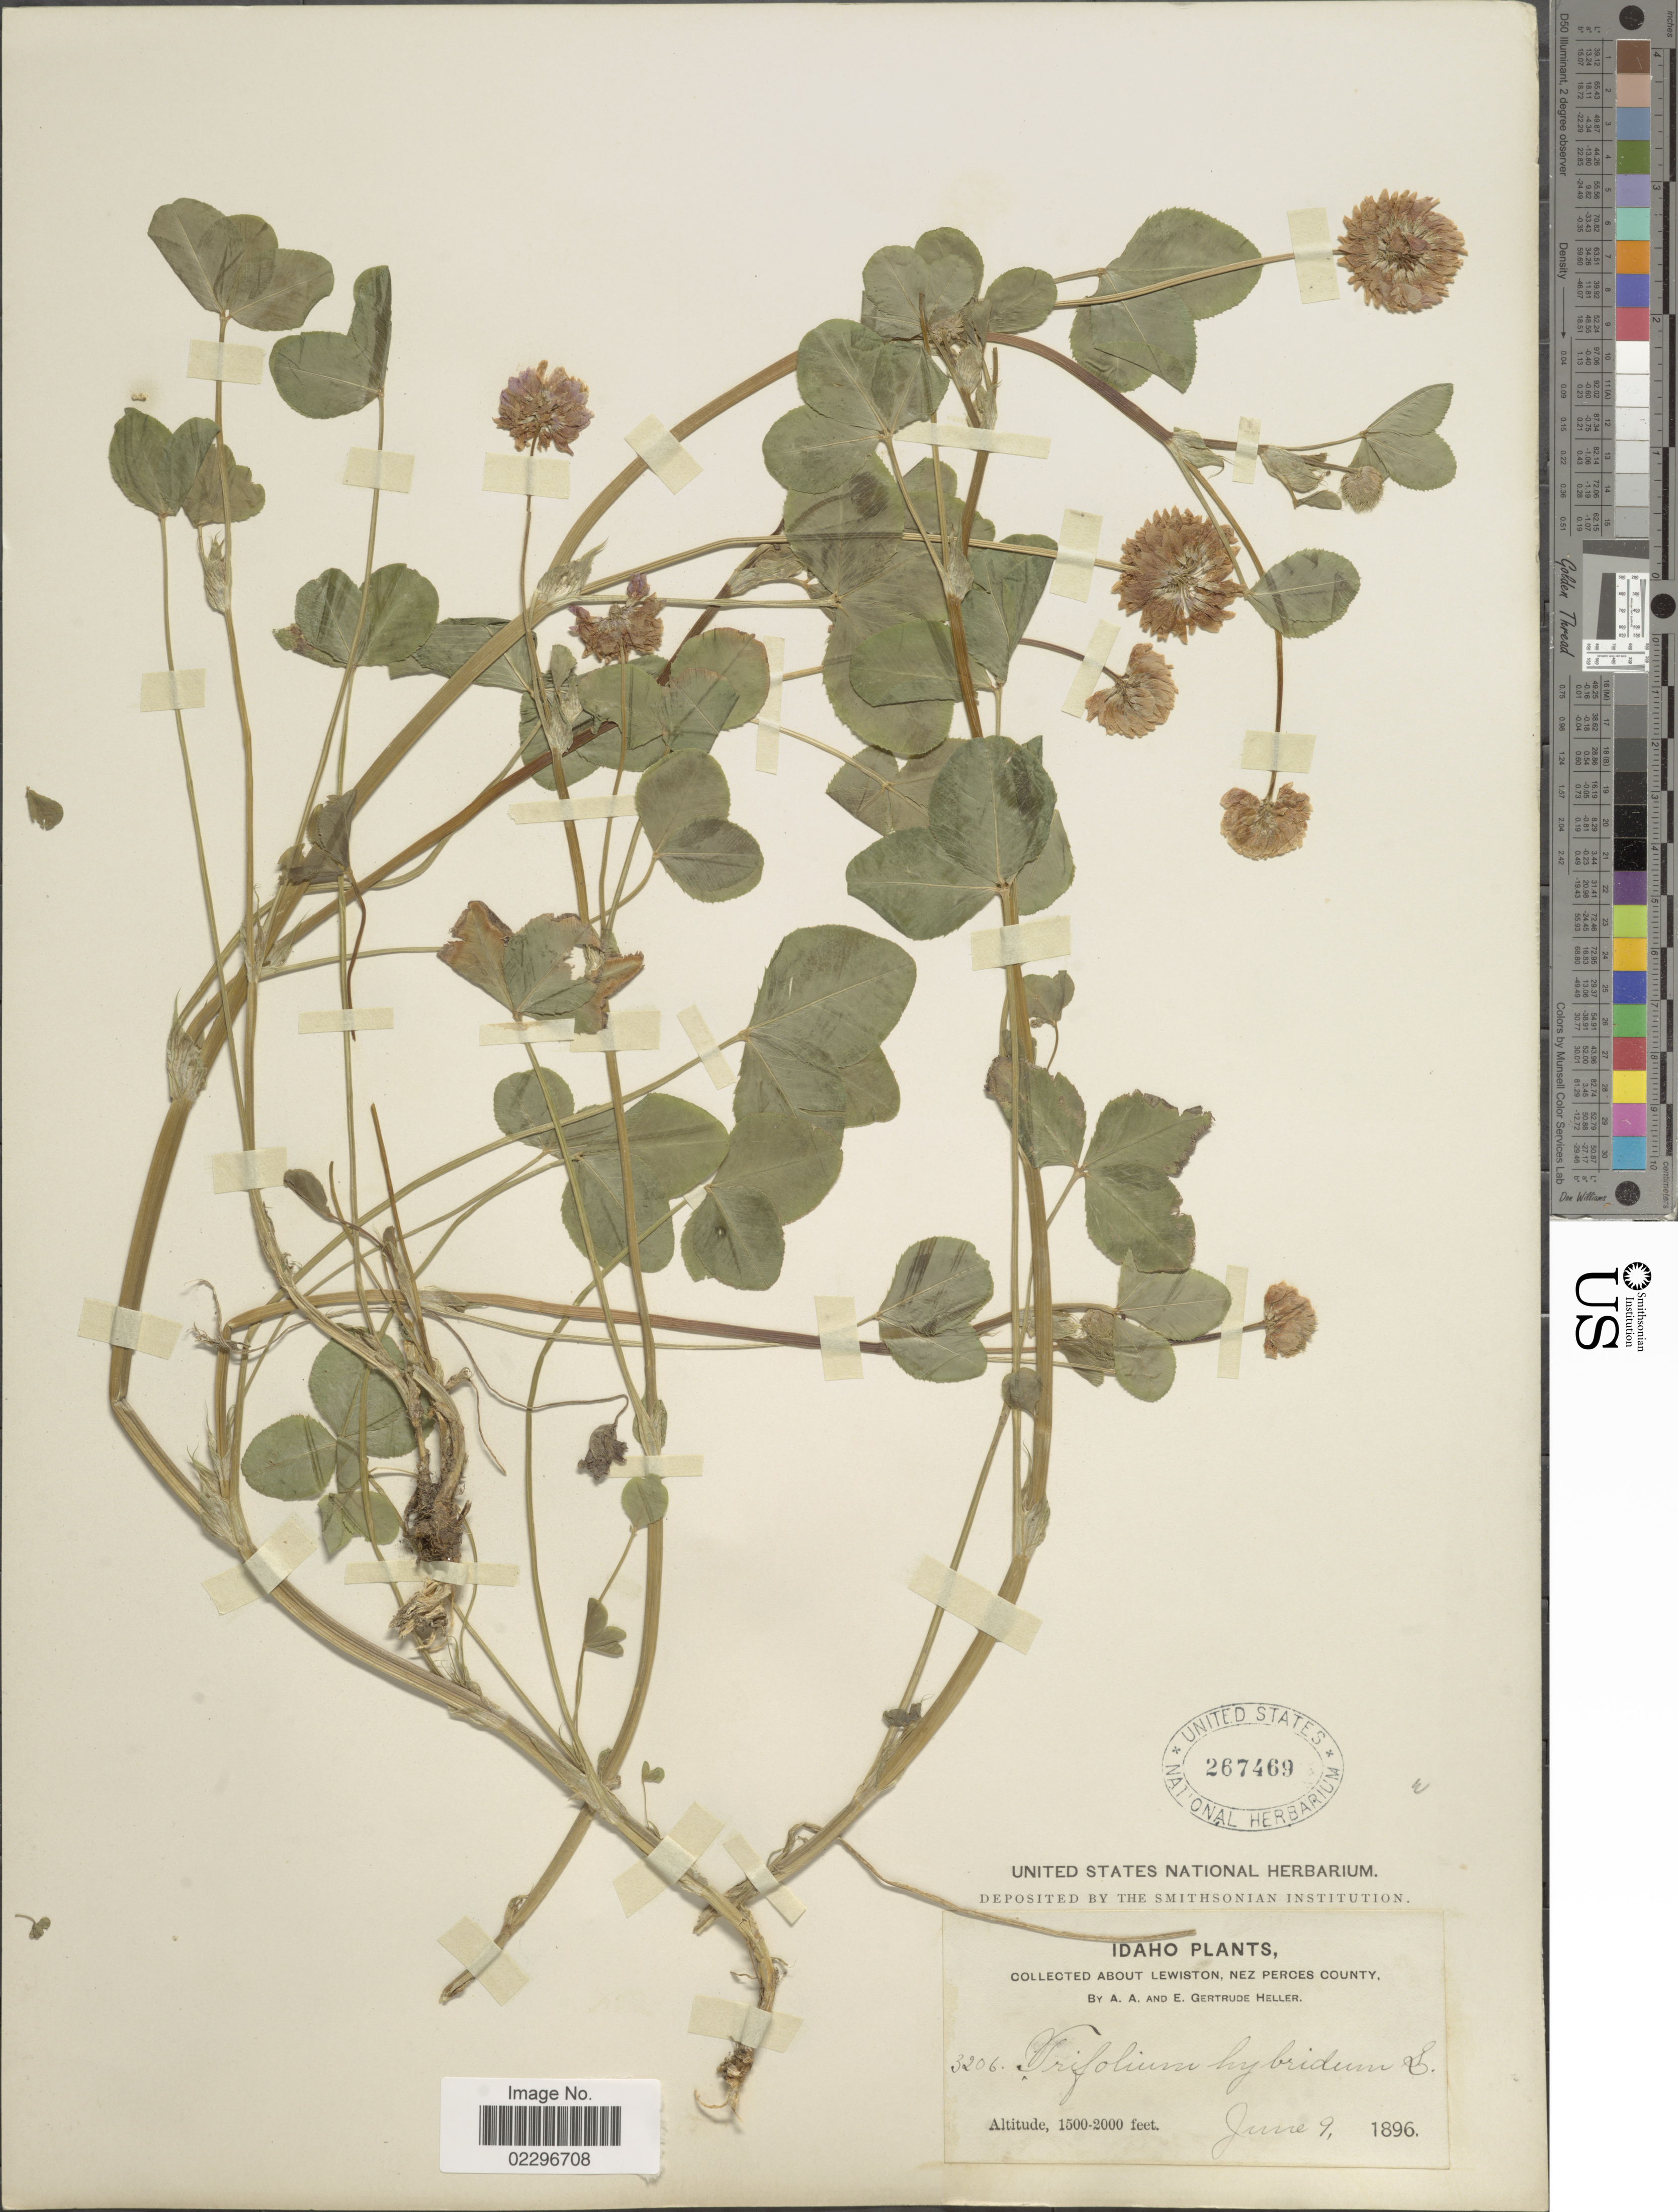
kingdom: Plantae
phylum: Tracheophyta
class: Magnoliopsida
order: Fabales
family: Fabaceae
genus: Trifolium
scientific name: Trifolium hybridum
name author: L.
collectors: A. A. Heller & E. G. Heller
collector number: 3206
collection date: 1896-06-09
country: United States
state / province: Idaho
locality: Lewiston, Nez Perces County.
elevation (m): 457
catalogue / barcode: US 267469